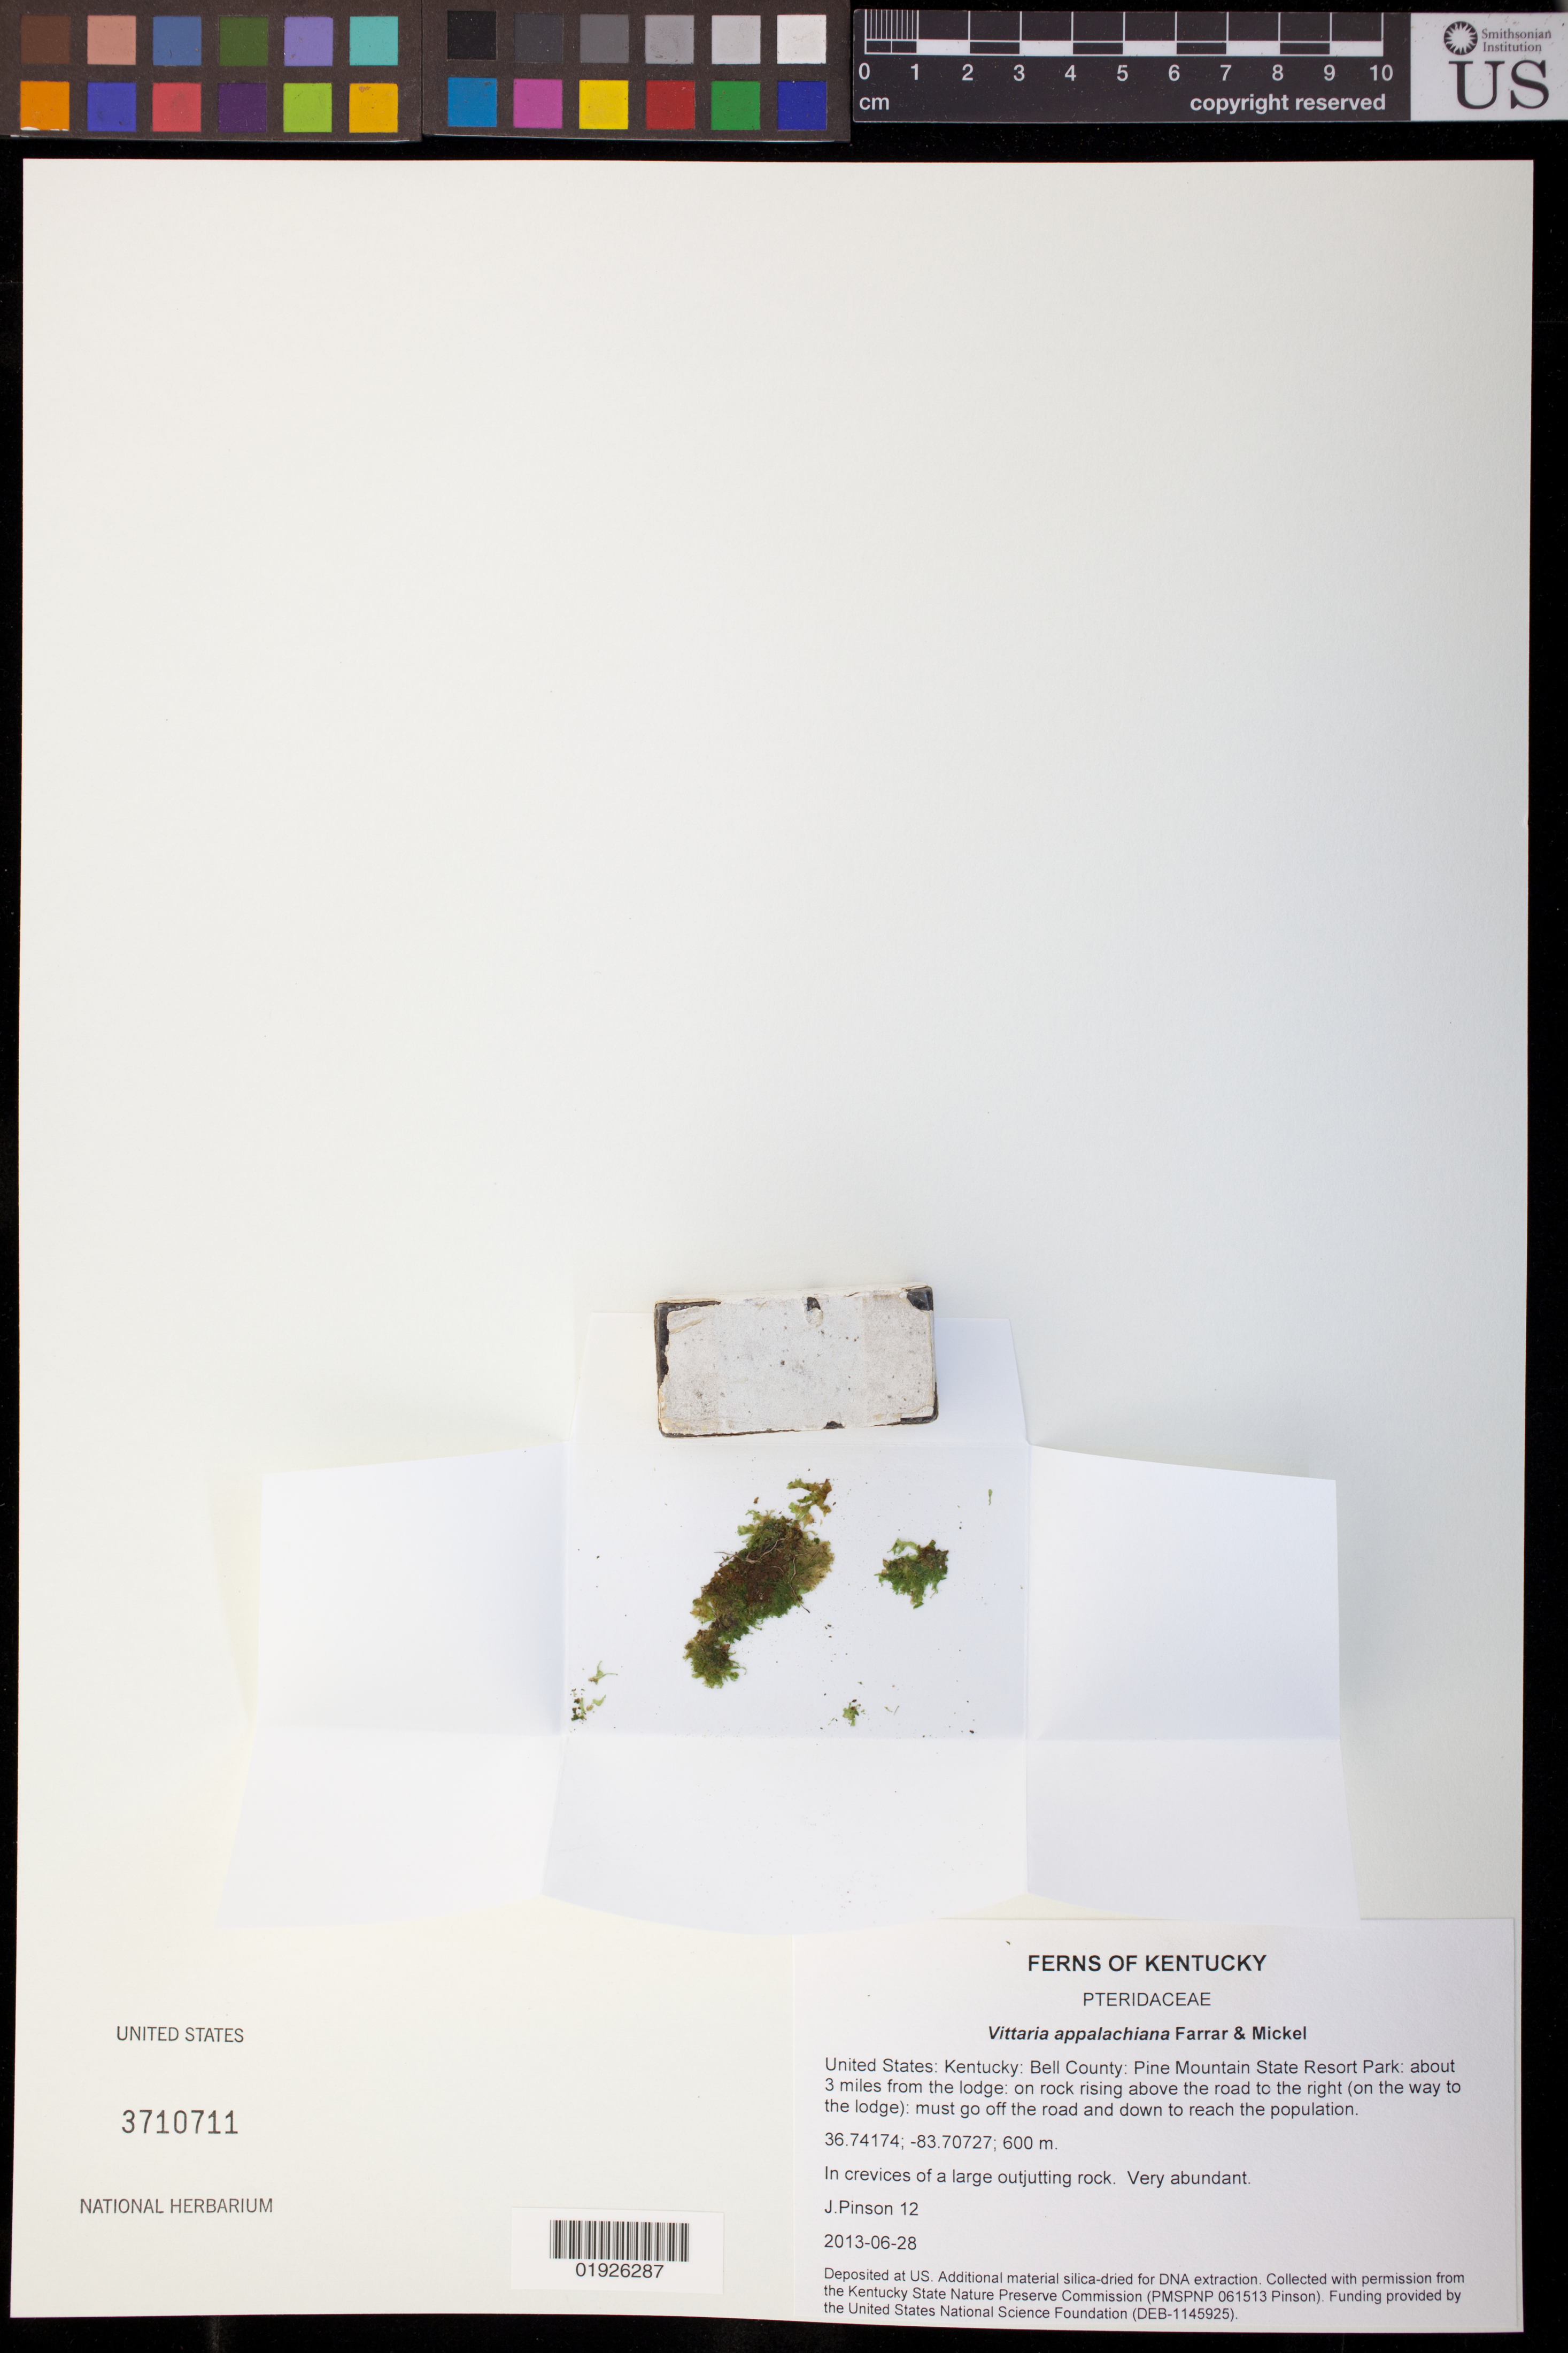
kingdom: Plantae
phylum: Tracheophyta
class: Polypodiopsida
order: Polypodiales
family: Pteridaceae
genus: Vittaria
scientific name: Vittaria appalachiana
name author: Farrar & Mickel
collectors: J. Pinson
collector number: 12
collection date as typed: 2013-06-28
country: United States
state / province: Kentucky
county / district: Bell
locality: Pine Mountain State Resort Park: about 3 miles from the lodge: on rock rising above the road to the right (on the way to the lodge): must go off the road and down to reach the population.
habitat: In crevices of a large outjutting rock.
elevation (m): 600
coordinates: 36.74174, -83.70727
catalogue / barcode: US 3710711